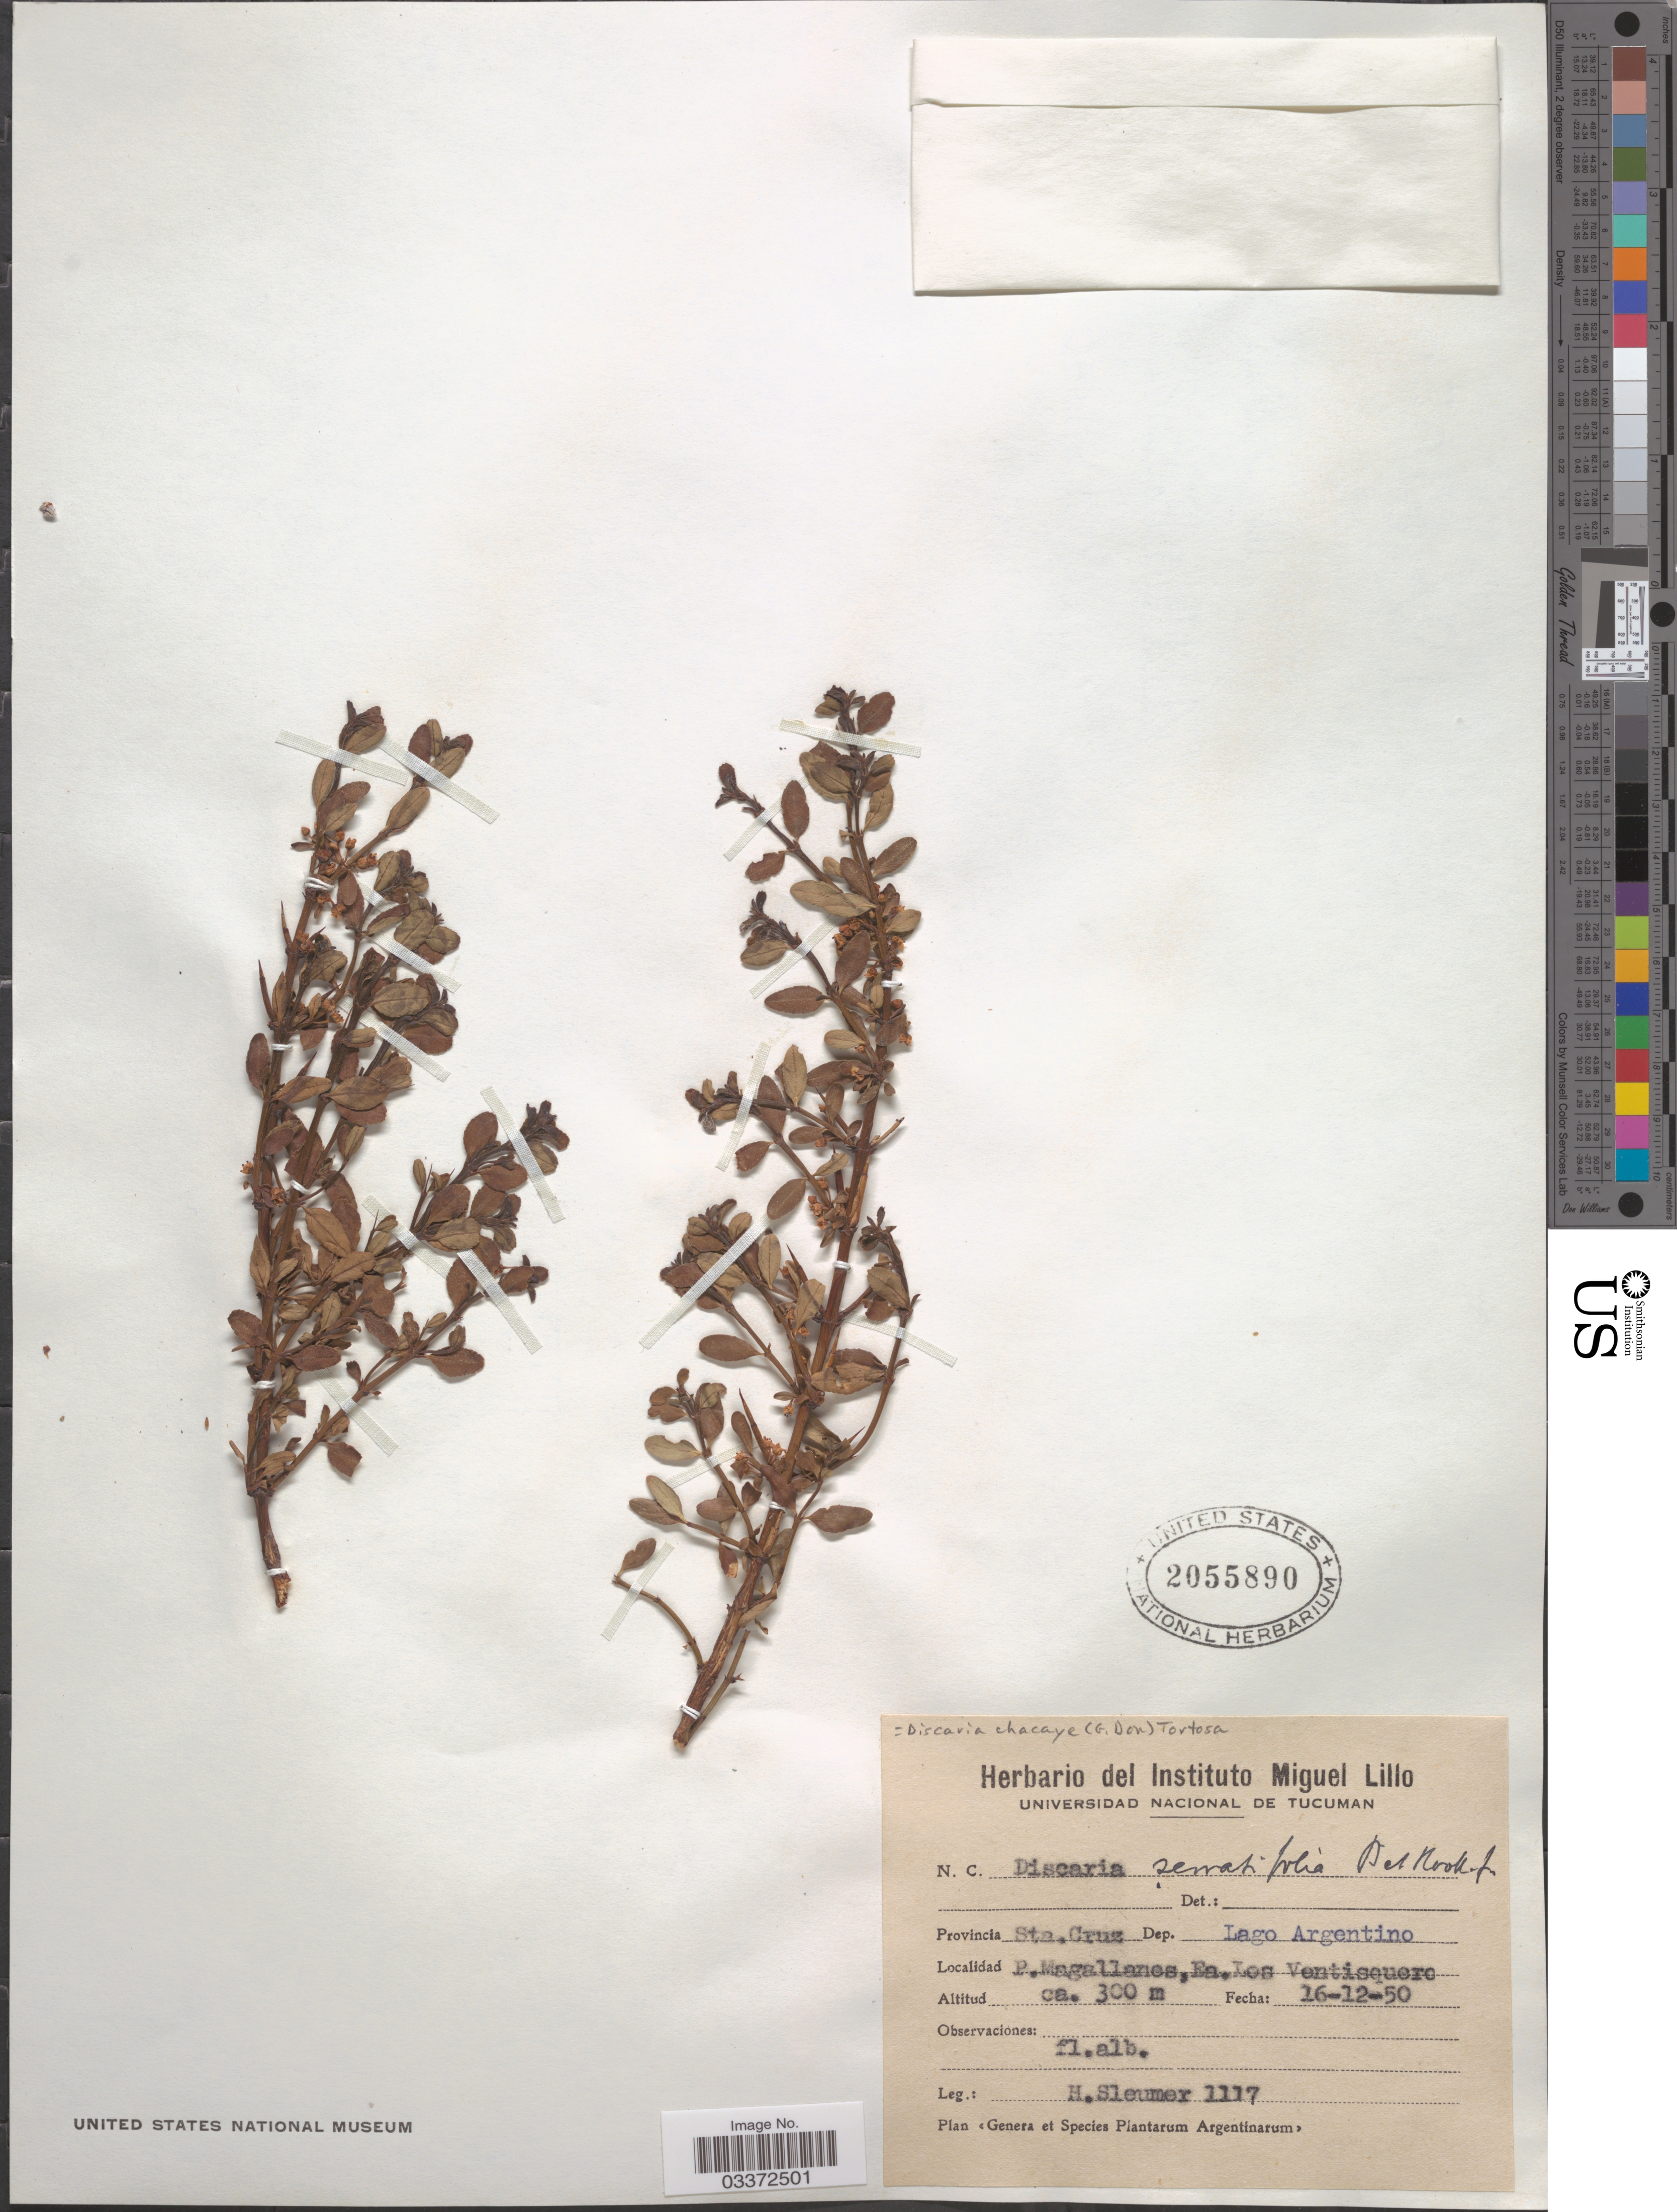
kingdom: Plantae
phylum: Tracheophyta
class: Magnoliopsida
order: Rosales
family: Rhamnaceae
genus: Discaria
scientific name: Discaria chacaye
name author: (G. Don) Tortosa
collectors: H. O. Sleumer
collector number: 1117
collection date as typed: Transcribed d/m/y: 16/12/50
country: Argentina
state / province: Santa Cruz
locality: Dep. Lago Argentino. P. Magallanes, Ea. Los Ventisquero.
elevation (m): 300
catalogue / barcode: US 2055890